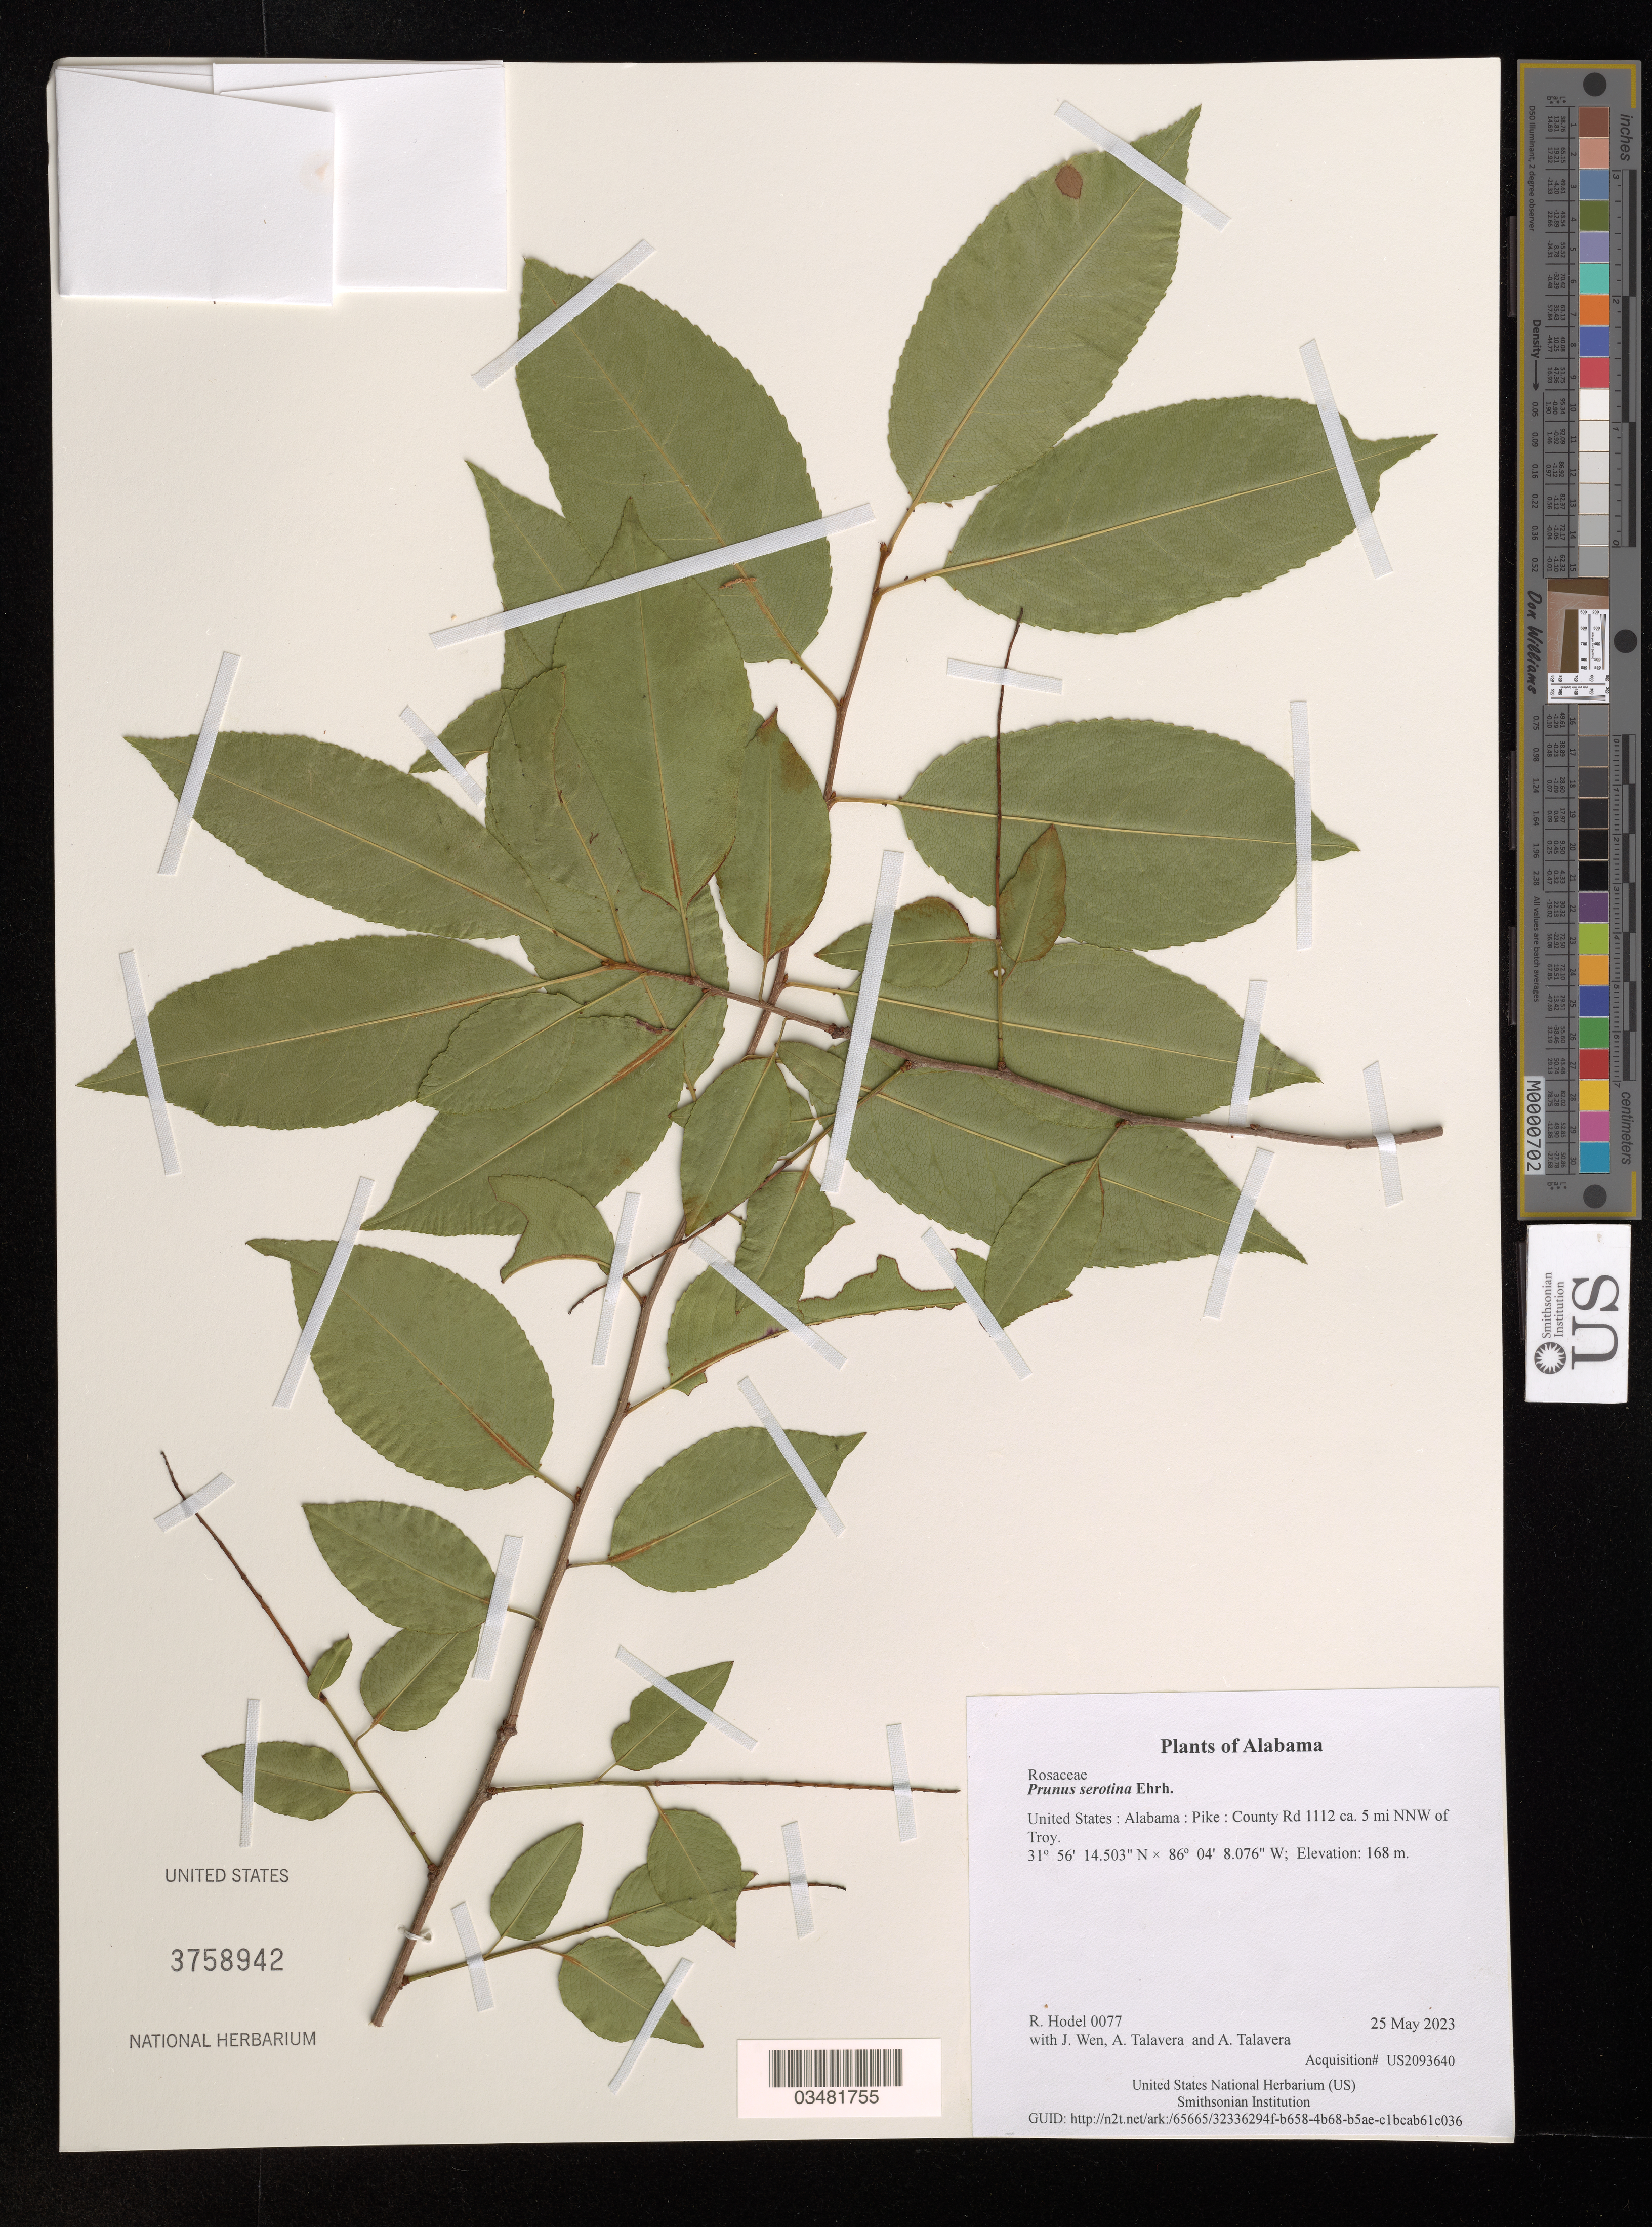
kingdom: Plantae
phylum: Tracheophyta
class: Magnoliopsida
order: Rosales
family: Rosaceae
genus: Prunus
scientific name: Prunus serotina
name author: Ehrh.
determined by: Hodel, Richard G. J.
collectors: R. Hodel, J. Wen, A. Talavera & A. Talavera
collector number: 0077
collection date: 2023-05-25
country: United States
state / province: Alabama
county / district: Pike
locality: County Rd 1112 ca. 5 mi NNW of Troy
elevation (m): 168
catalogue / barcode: US 3758942